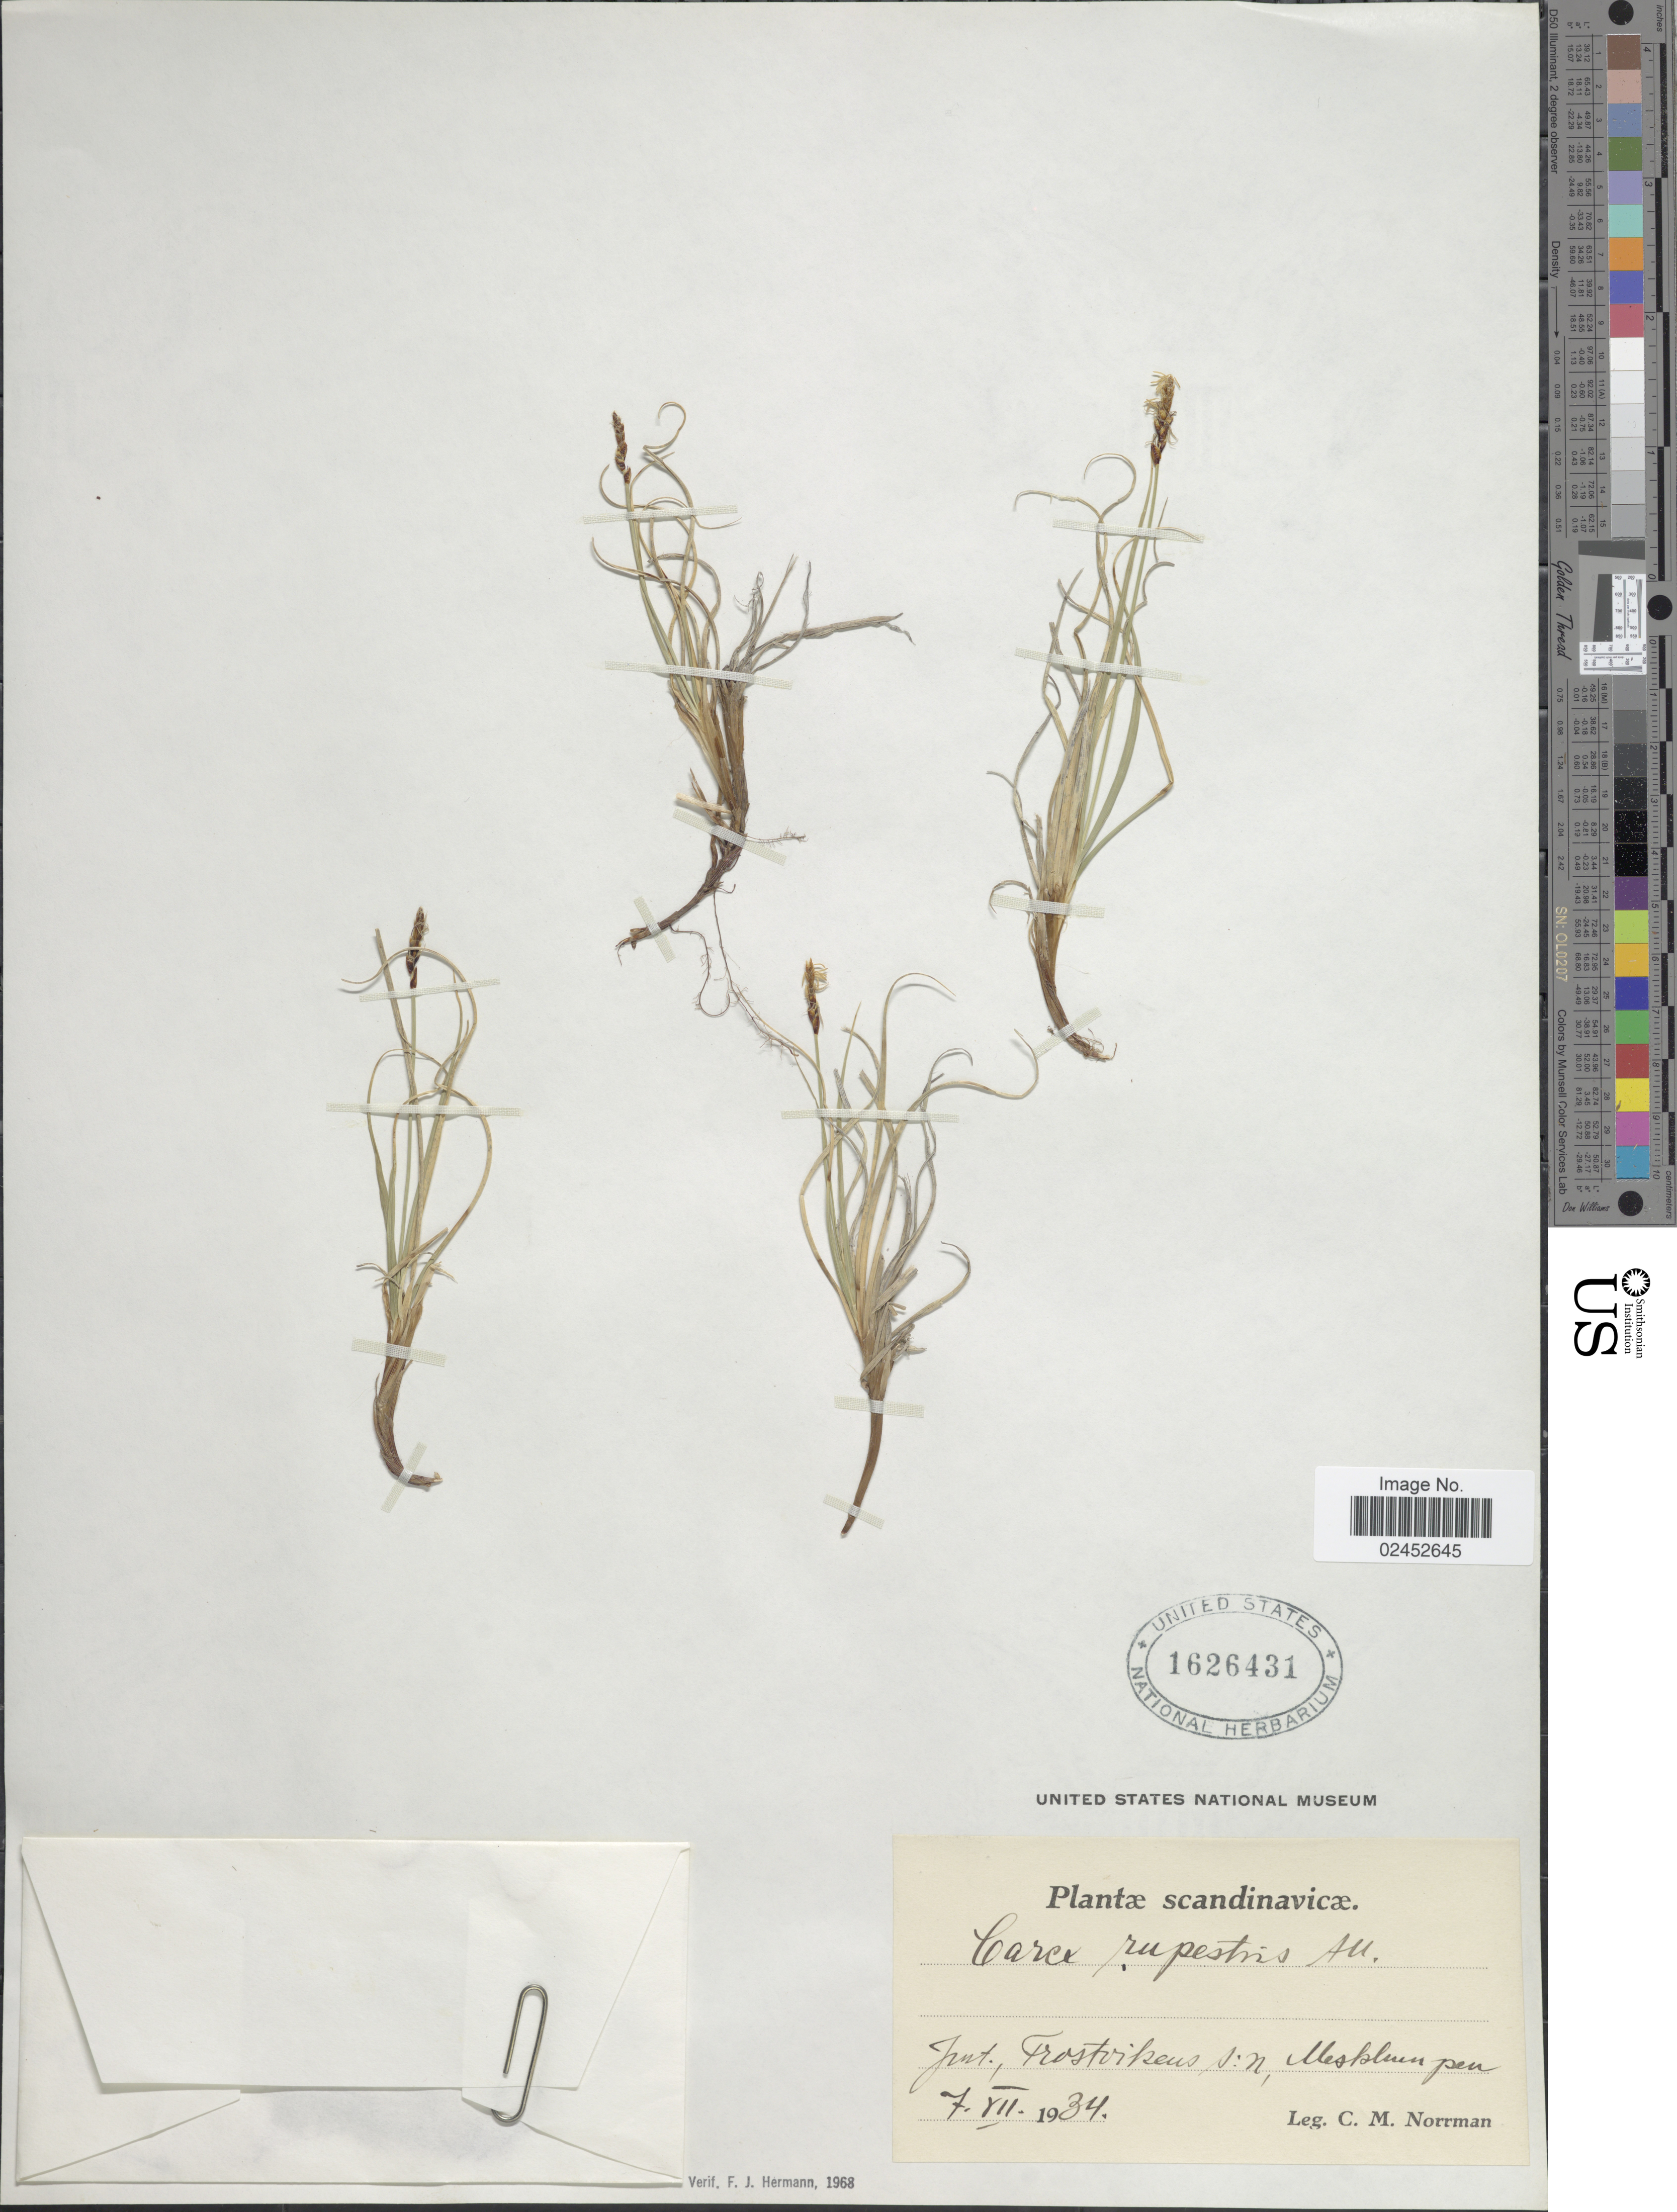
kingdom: Plantae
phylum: Tracheophyta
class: Liliopsida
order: Poales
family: Cyperaceae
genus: Carex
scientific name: Carex rupestris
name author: All.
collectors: C. Norrman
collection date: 1934-08-07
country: Sweden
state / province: Jämtland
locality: Scandinavicae, Jmt., Frostvikens s:n, Mesklun par. [interpreted]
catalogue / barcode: US 1626431